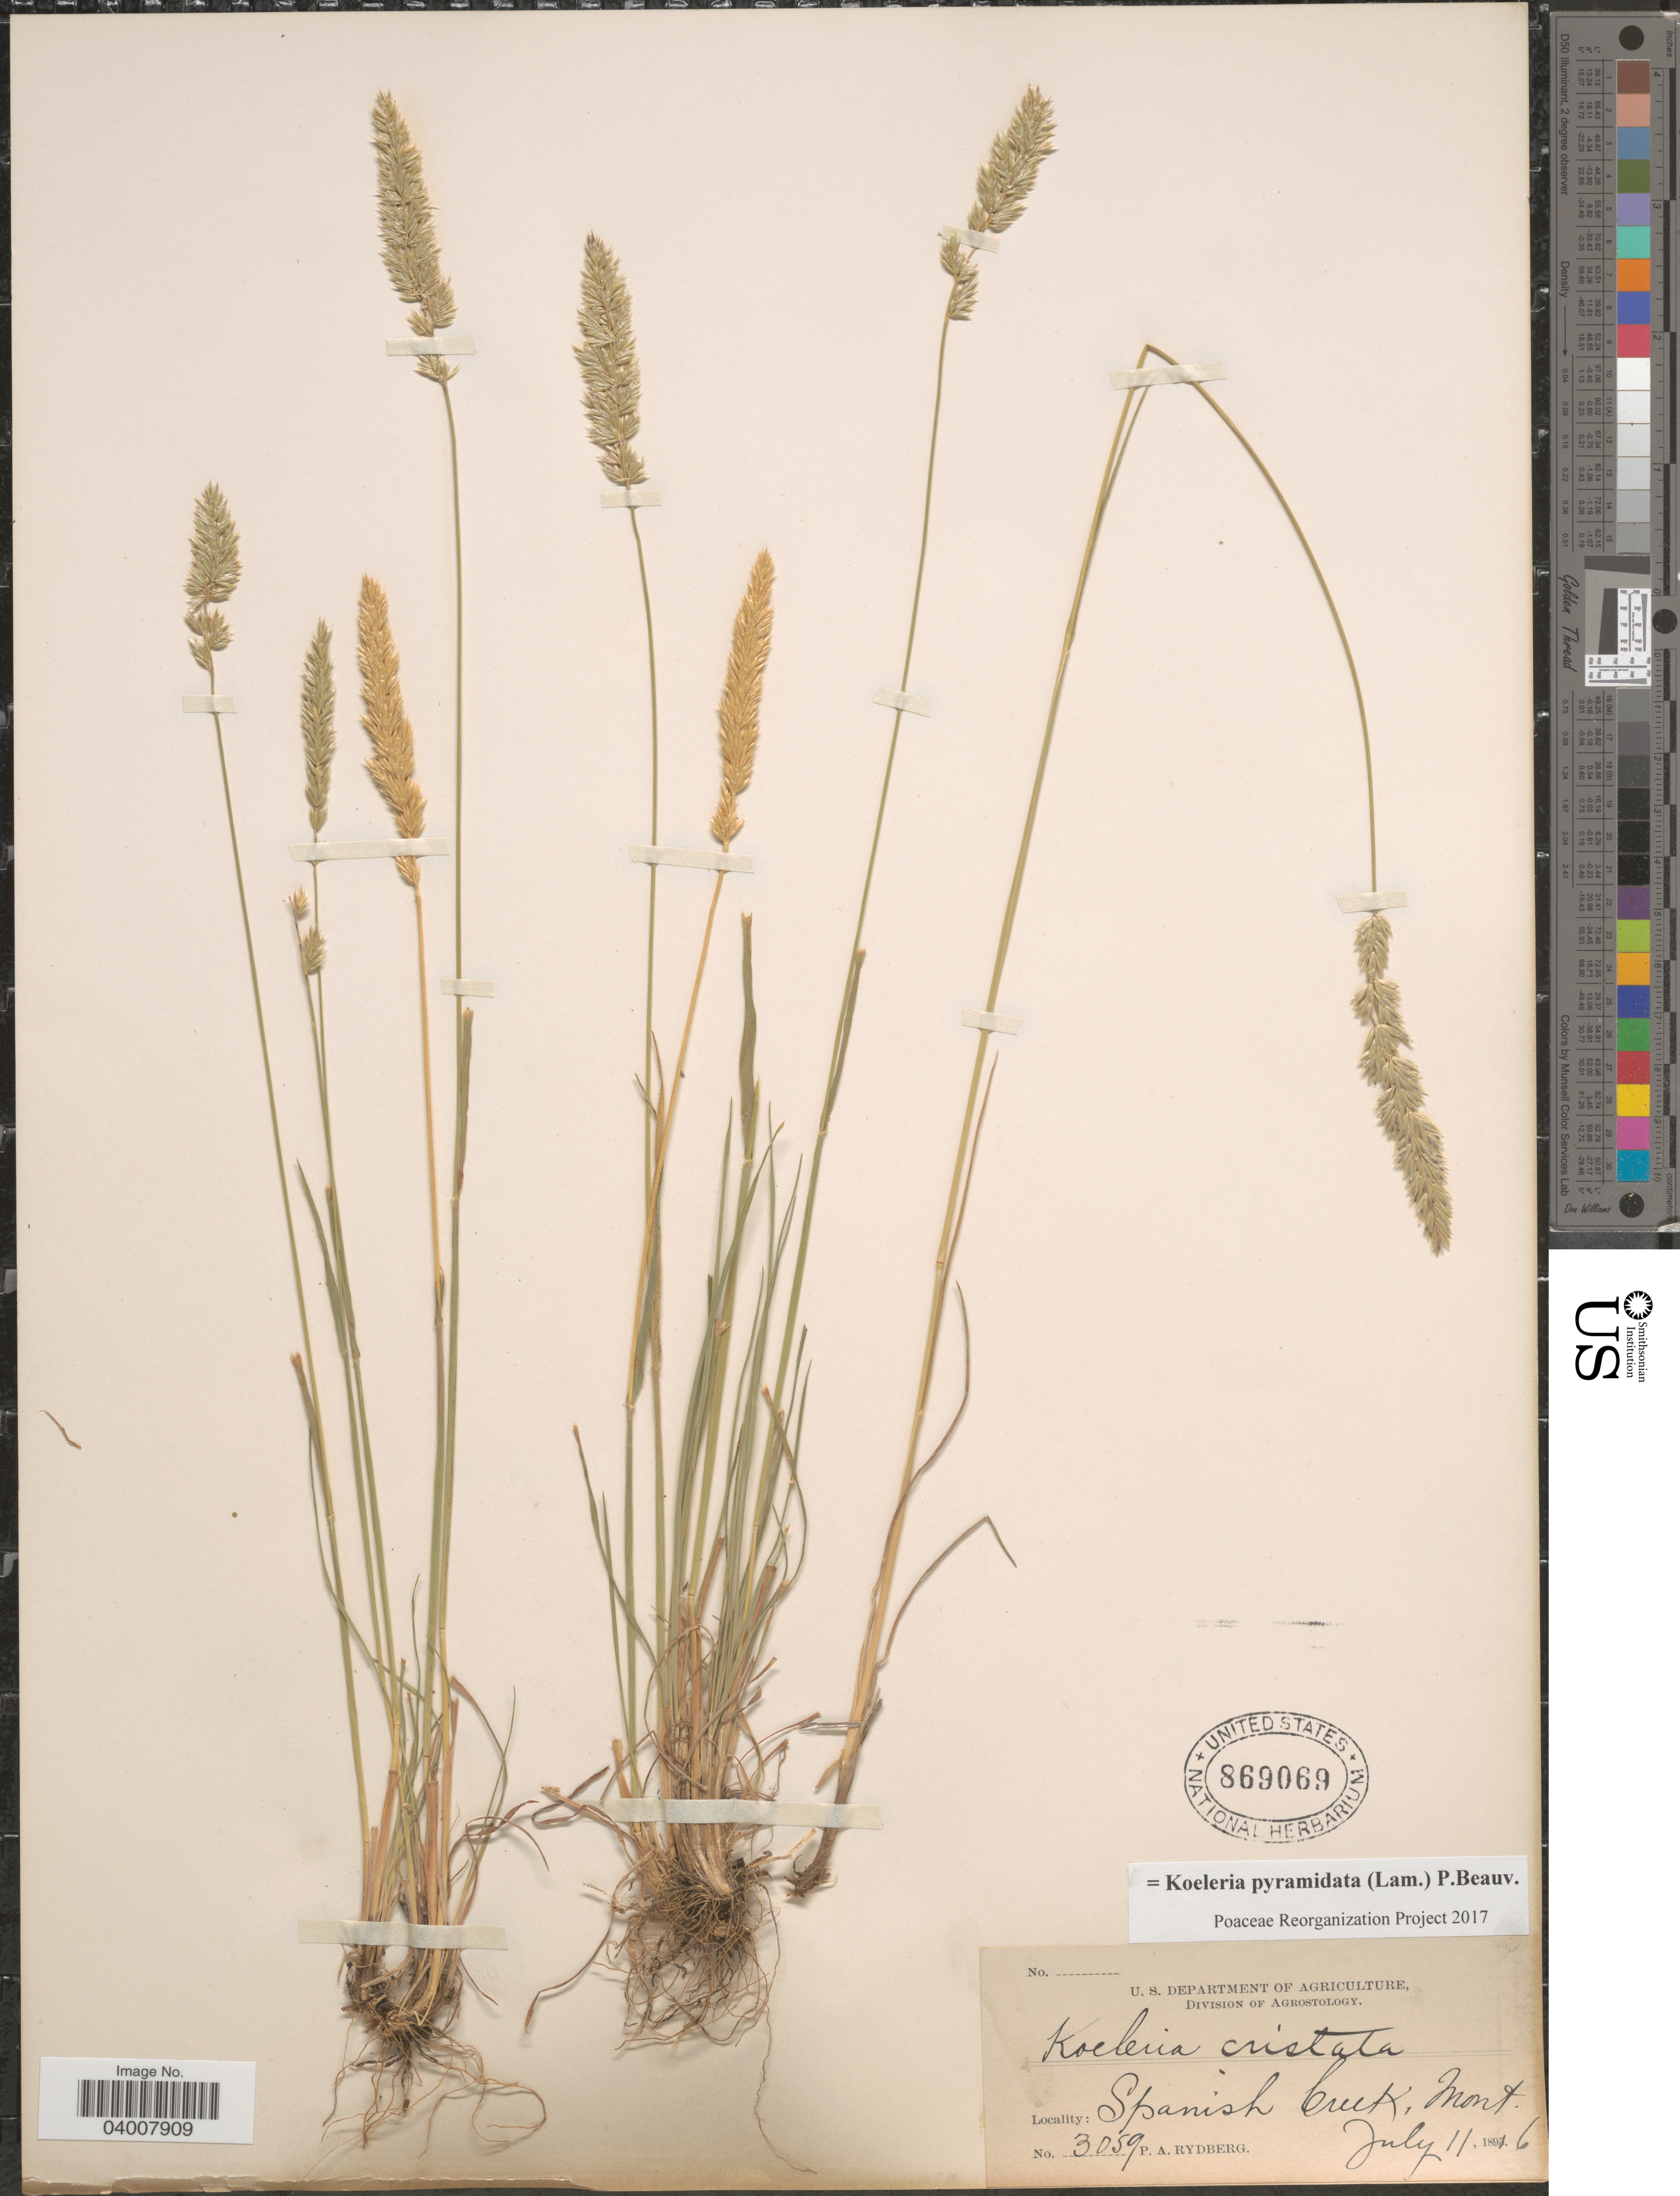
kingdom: Plantae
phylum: Tracheophyta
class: Liliopsida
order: Poales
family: Poaceae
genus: Koeleria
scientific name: Koeleria pyramidata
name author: (Lam.) P. Beauv.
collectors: P. A. Rydberg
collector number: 3059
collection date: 1896-07-11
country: United States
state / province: Montana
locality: Spanish Creek.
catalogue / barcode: US 869069